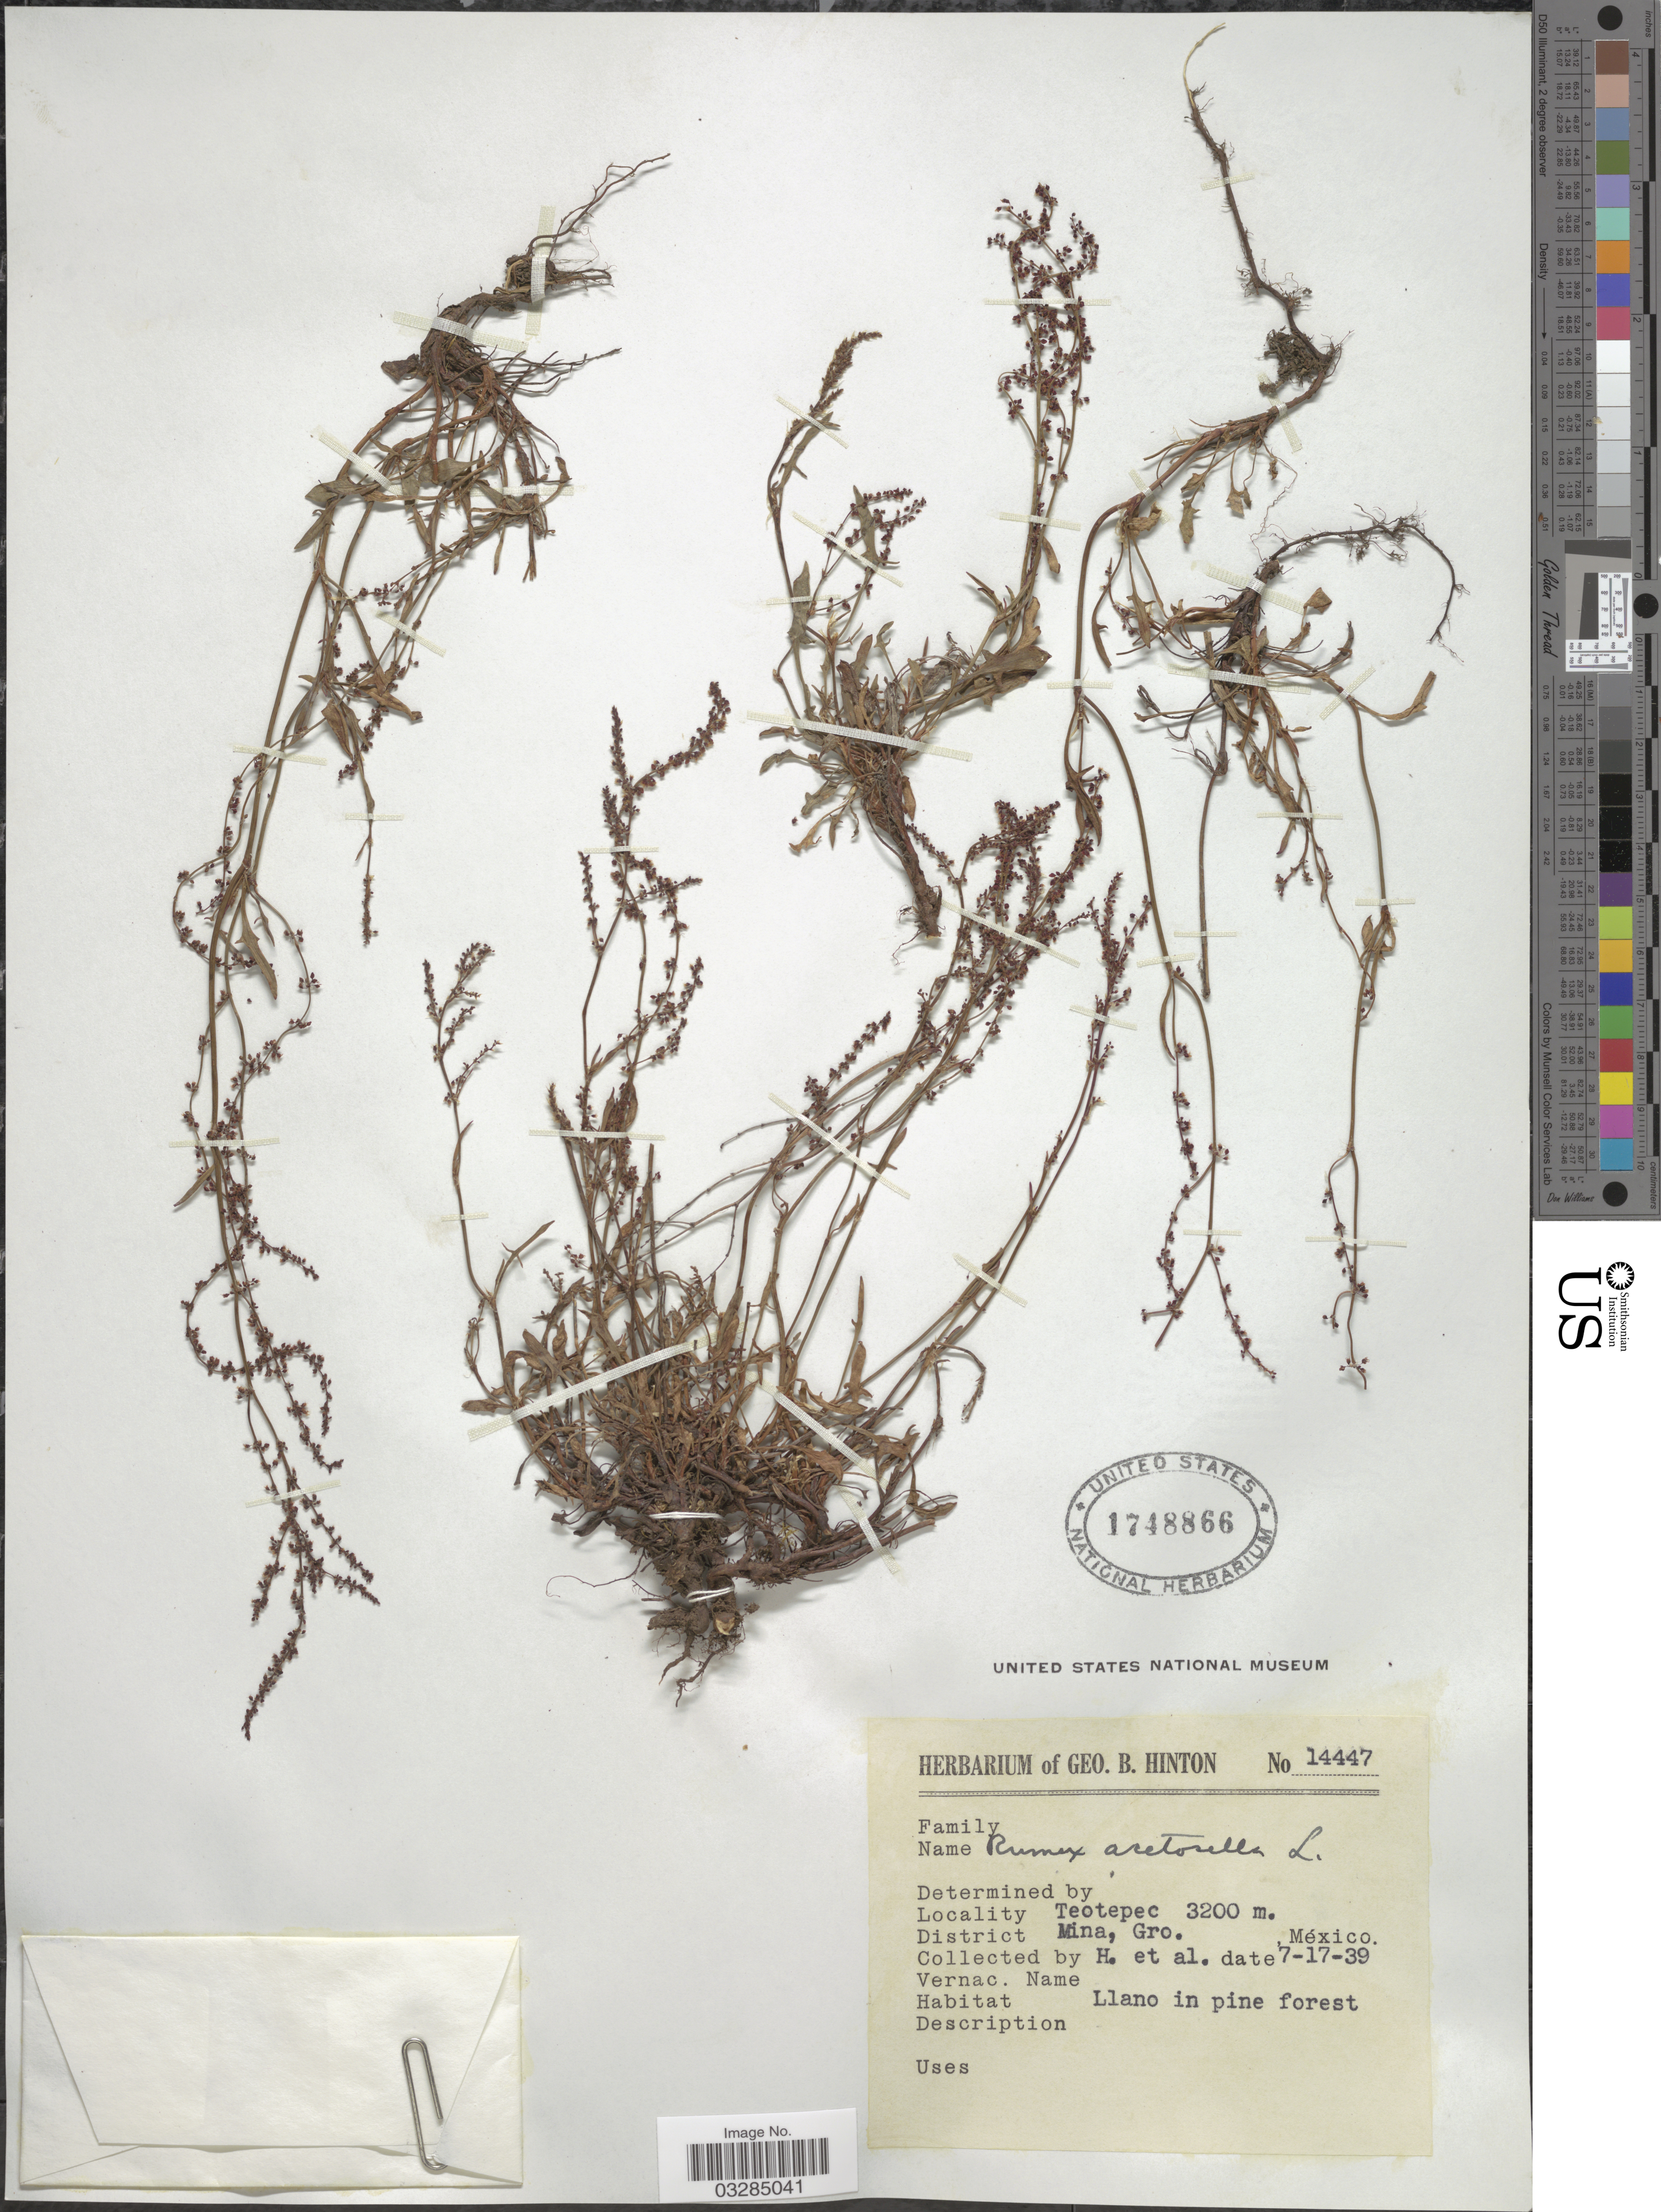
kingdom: Plantae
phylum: Tracheophyta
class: Magnoliopsida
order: Caryophyllales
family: Polygonaceae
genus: Rumex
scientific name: Rumex acetosella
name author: L.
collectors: G. B. Hinton & et al.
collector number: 14447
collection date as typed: Transcribed d/m/y: 17/7/39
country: Mexico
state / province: Guerrero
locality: Teotepec, District Mina.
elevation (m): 3200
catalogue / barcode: US 1748866